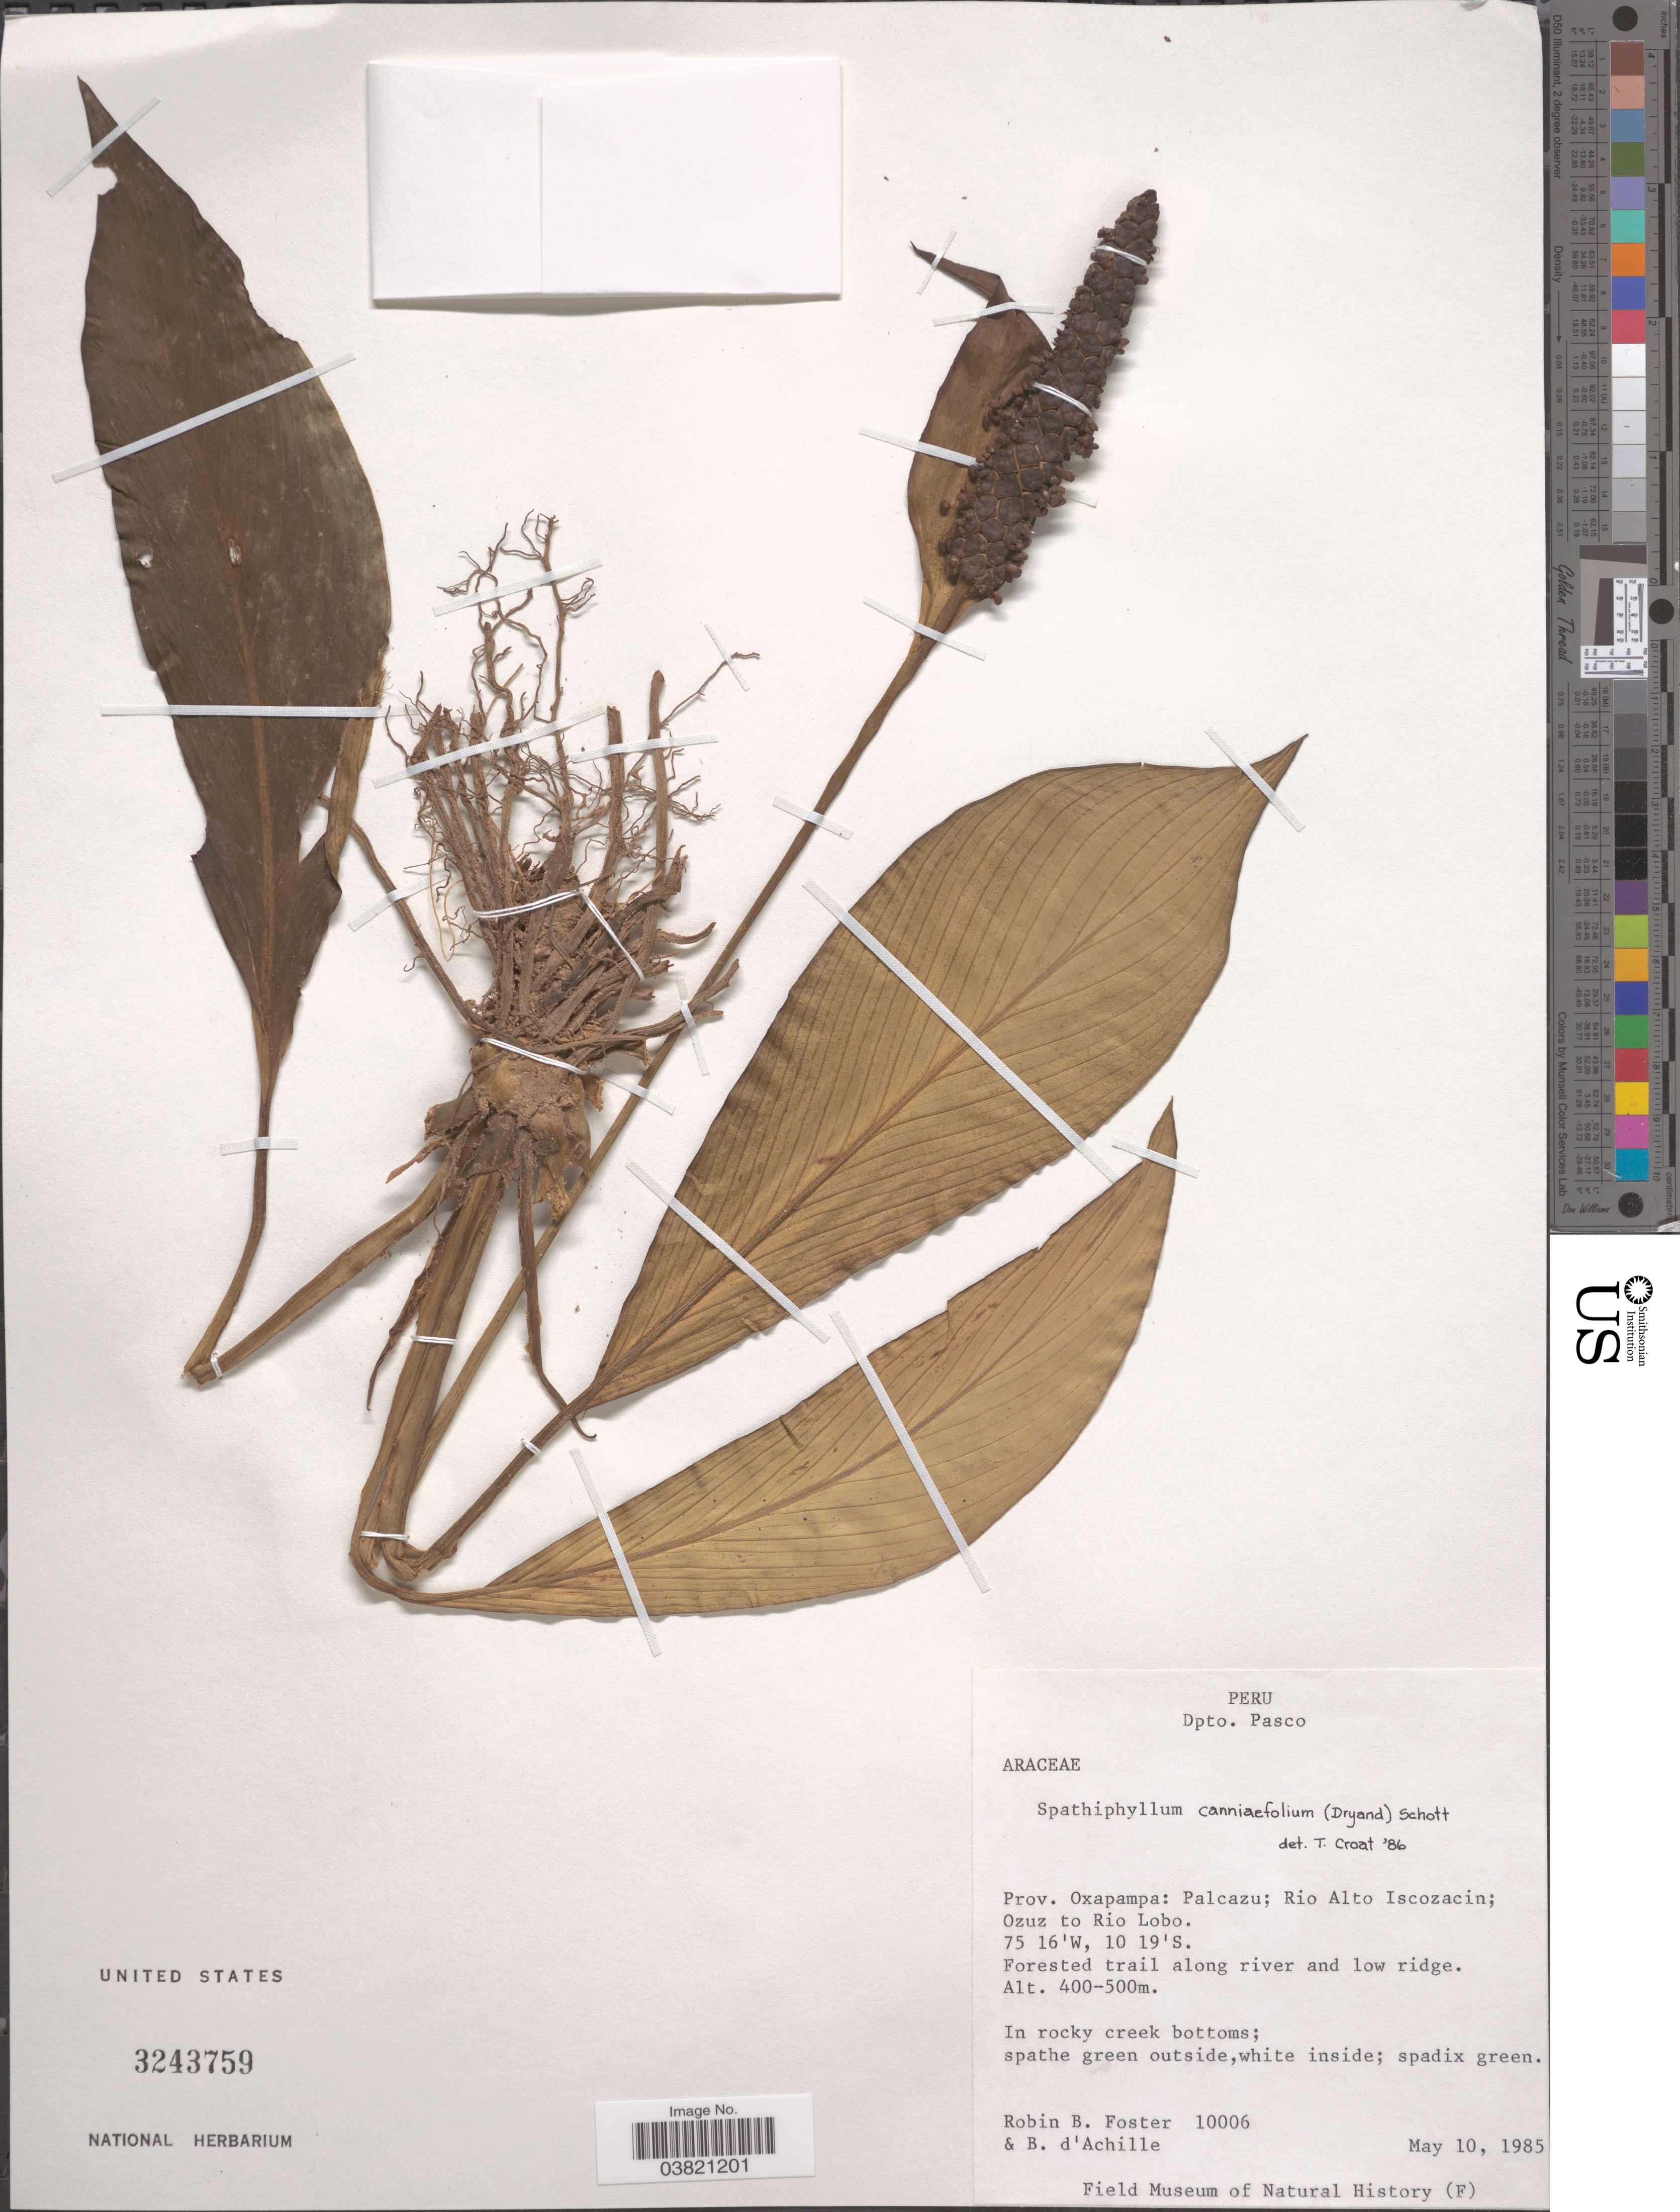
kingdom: Plantae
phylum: Tracheophyta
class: Liliopsida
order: Alismatales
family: Araceae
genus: Spathiphyllum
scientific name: Spathiphyllum cannifolium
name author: (Dryand. ex Sims) Schott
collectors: R. B. Foster & B. d'Achille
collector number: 10006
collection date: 1985-05-10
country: Peru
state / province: Pasco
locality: Dpto. Pasco. Prov. Oxapampa: Palcazu; Rio Alto Iscozacin; Ozuz to Rio Lobo. Trail along river and low ridge.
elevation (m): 400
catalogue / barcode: US 3243759